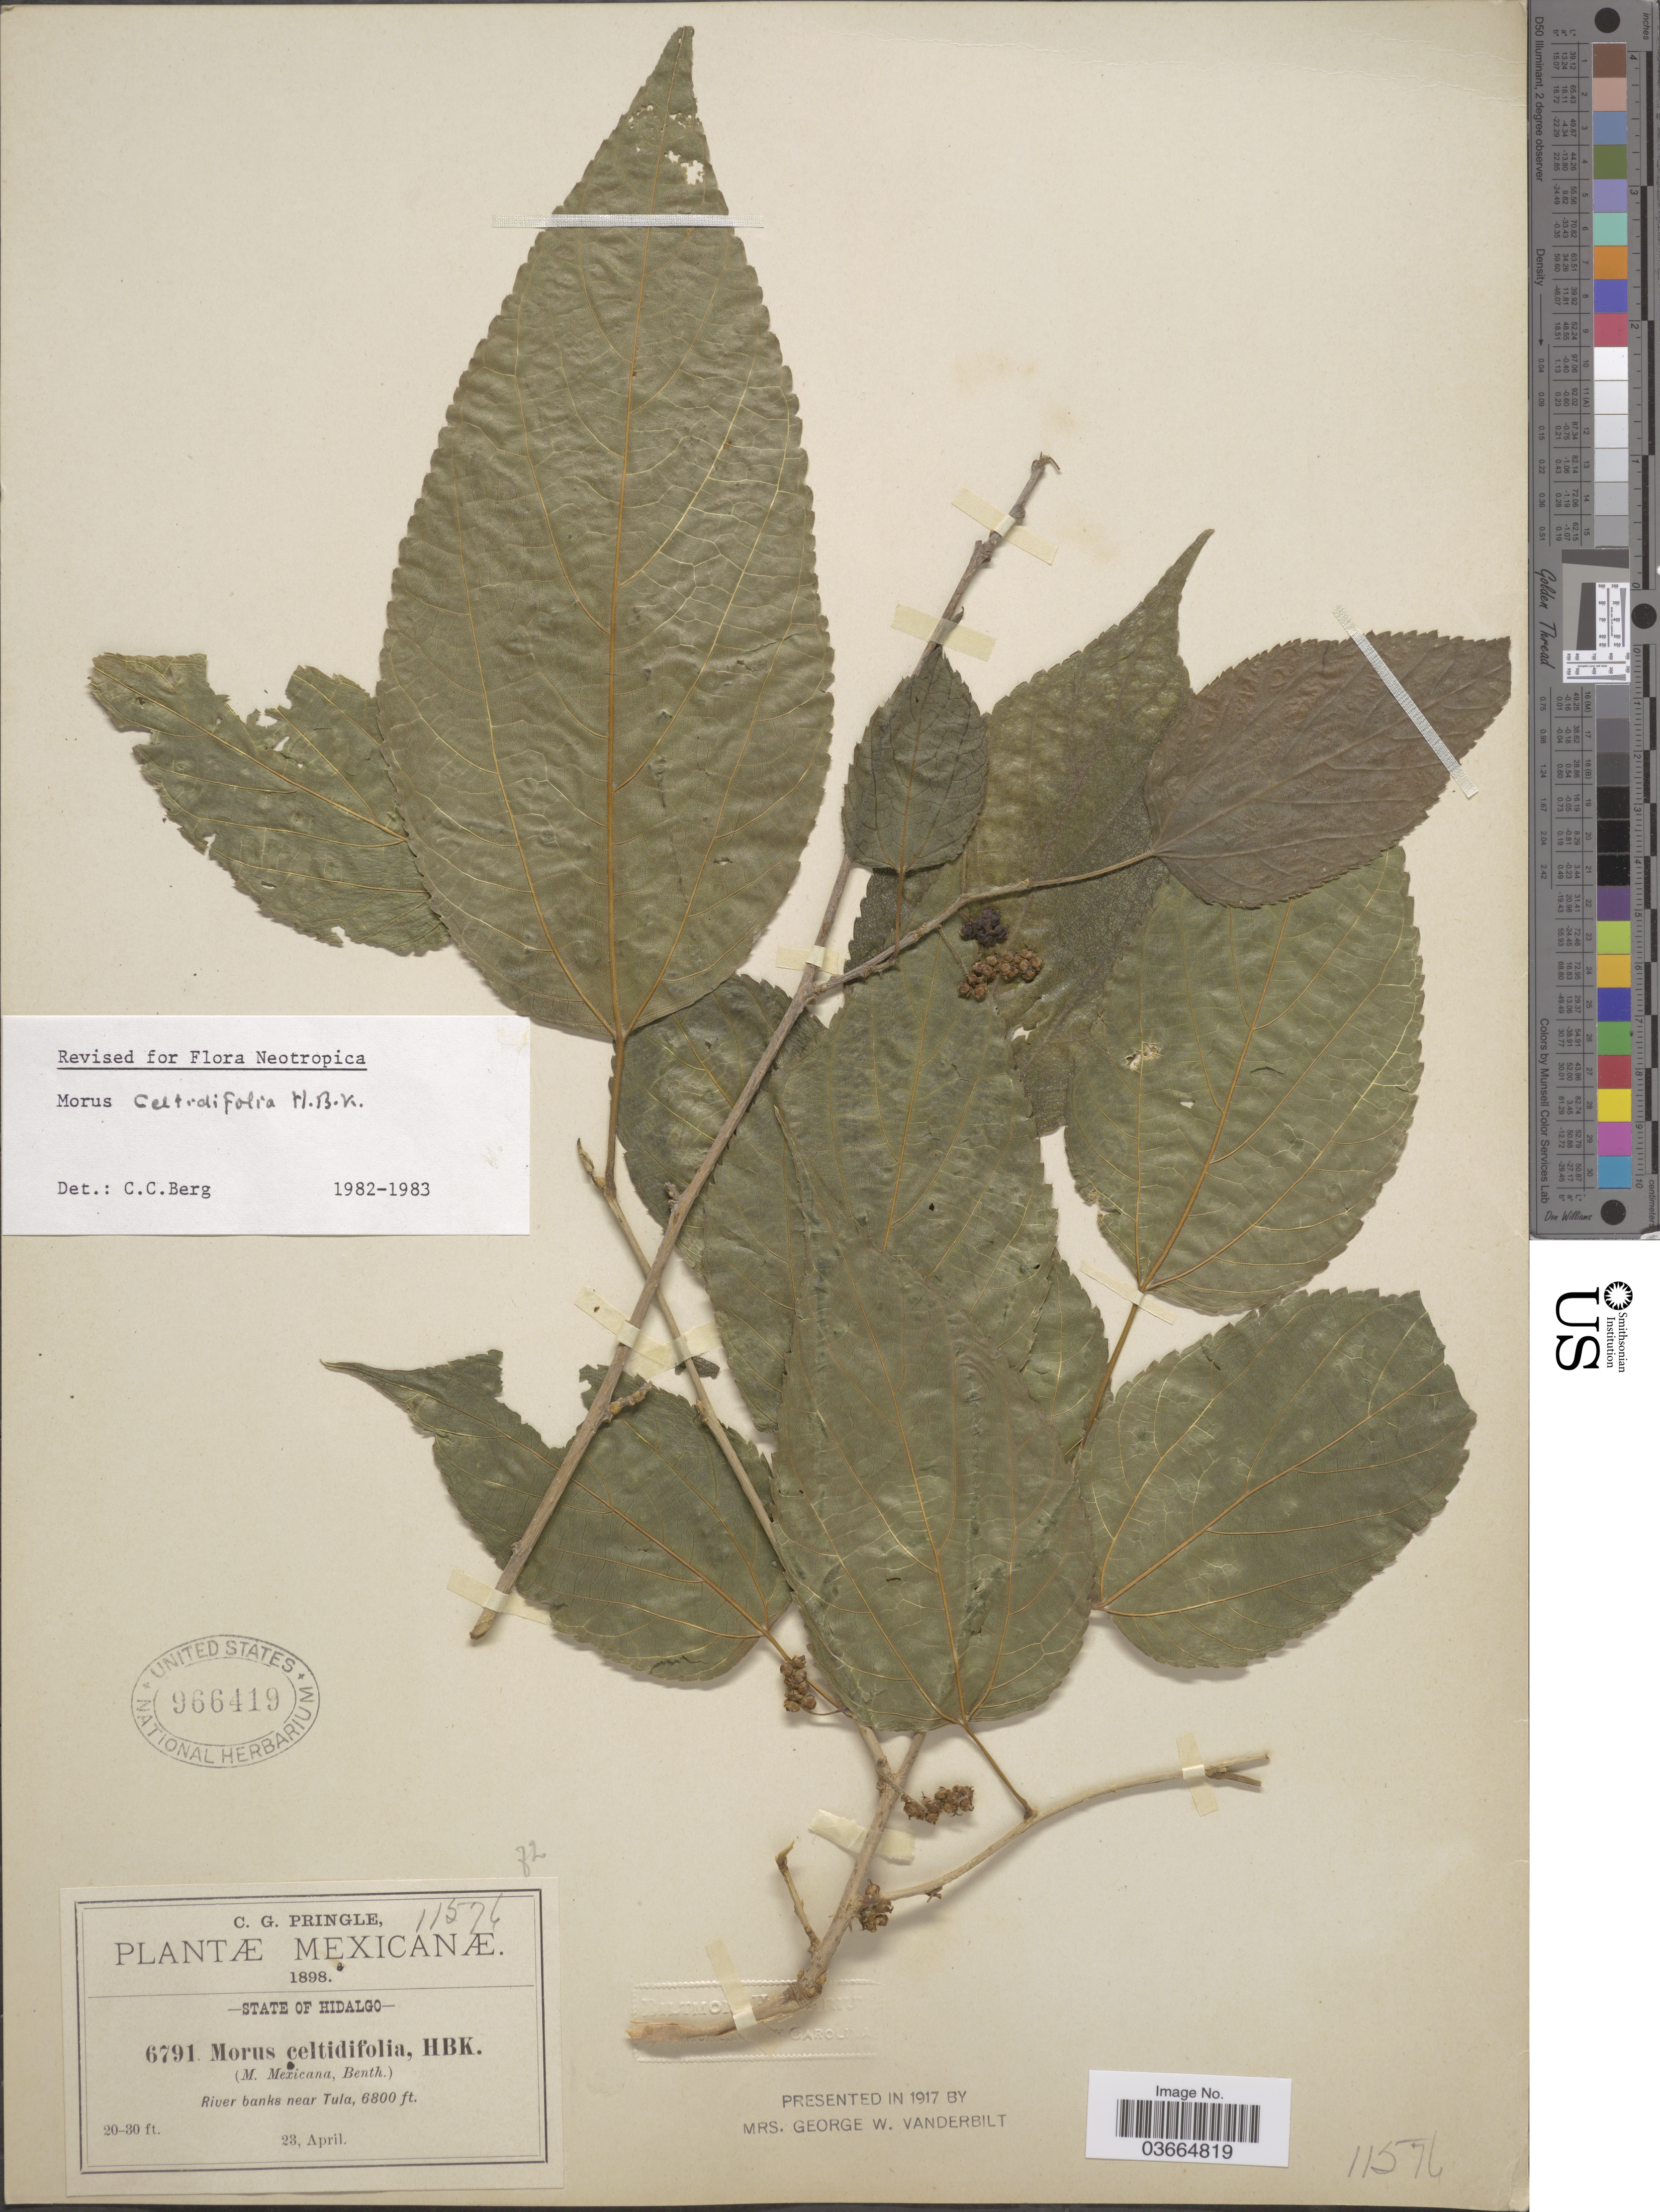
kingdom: Plantae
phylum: Tracheophyta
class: Magnoliopsida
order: Rosales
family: Moraceae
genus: Morus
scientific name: Morus celtidifolia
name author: Kunth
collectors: C. G. Pringle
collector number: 6791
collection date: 1898-04-23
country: Mexico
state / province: Hidalgo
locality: State of Hidalgo. River banks near Tula.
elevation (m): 2073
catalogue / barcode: US 966419